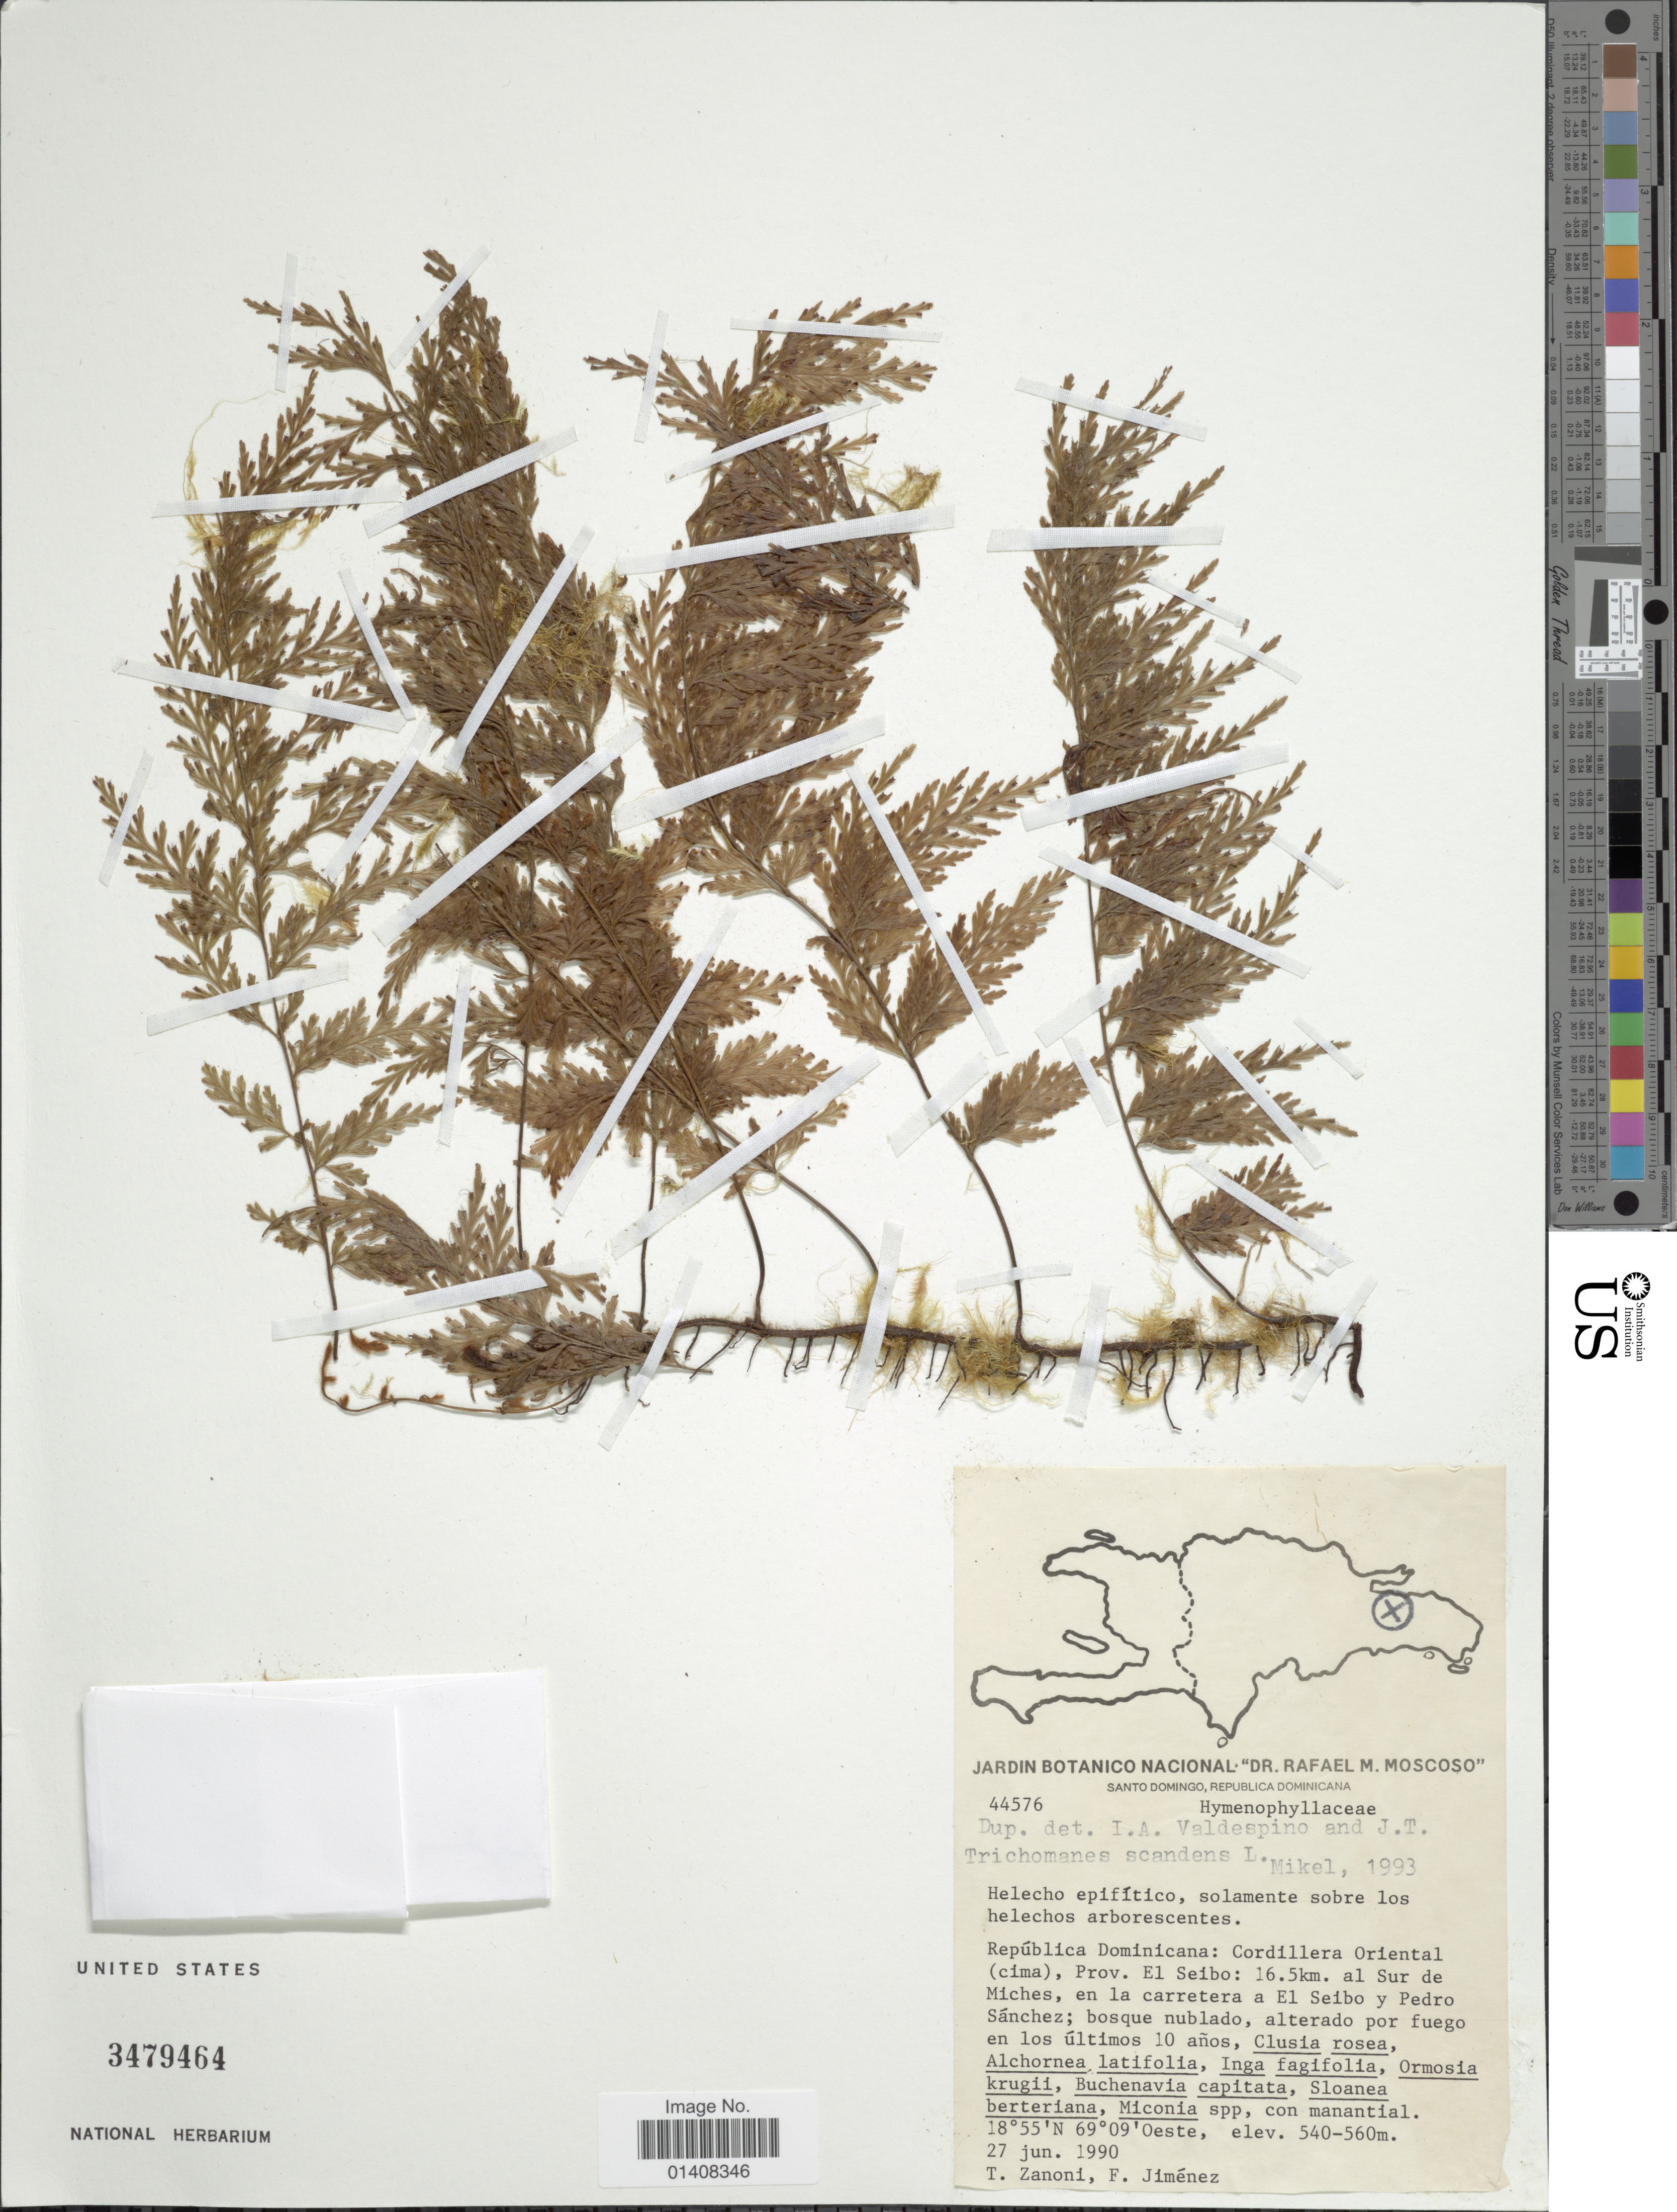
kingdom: Plantae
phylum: Tracheophyta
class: Polypodiopsida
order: Hymenophyllales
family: Hymenophyllaceae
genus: Trichomanes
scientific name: Trichomanes scandens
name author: L.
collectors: T. A. Zanoni & F. Jiménez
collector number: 44576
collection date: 1990-06-27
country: Dominican Republic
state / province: El Seíbo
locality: Cordillera oriental prov. El Seibo 16 km al Sur de Miches en la carretera a El Seibo y Pedro Sánchez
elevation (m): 540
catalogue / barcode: US 3479464